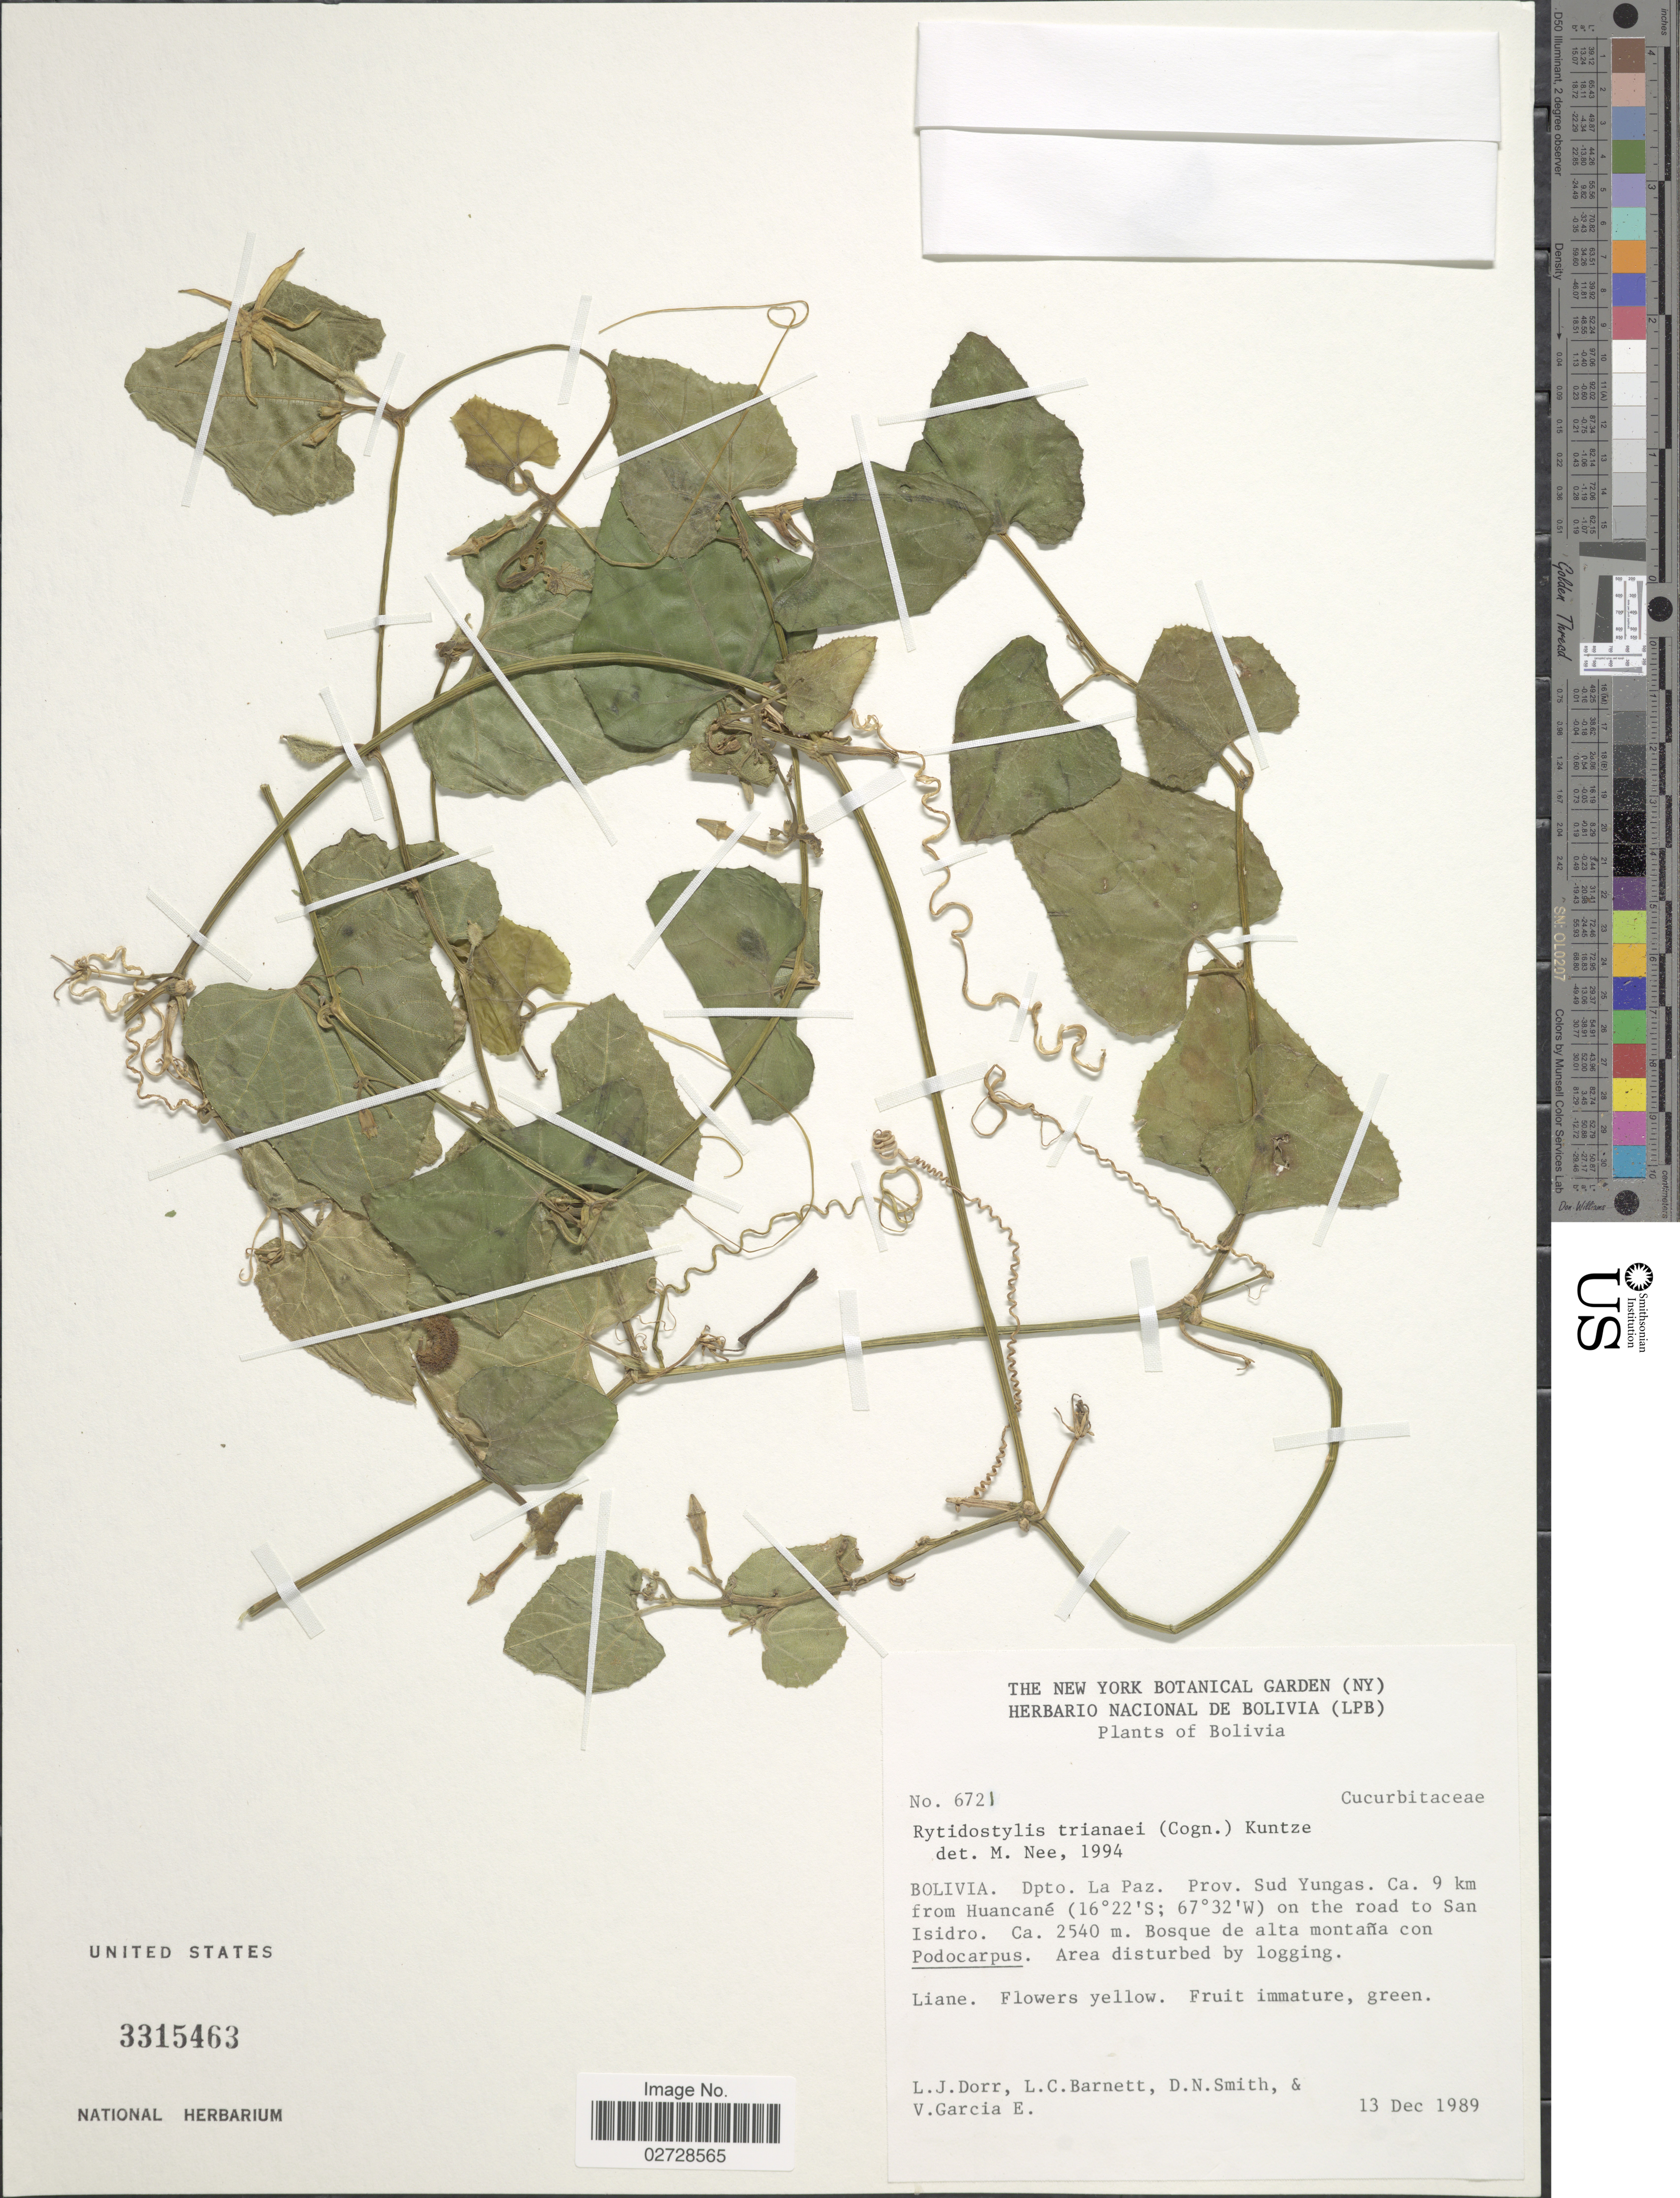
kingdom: Plantae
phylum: Tracheophyta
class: Magnoliopsida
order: Cucurbitales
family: Cucurbitaceae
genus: Cyclanthera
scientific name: Cyclanthera peruana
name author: H. Schaef. & S.S. Renner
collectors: L. J. Dorr, L. C. Barnett, D. Smith & V. Garcia E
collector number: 6721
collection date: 1989-12-13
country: Bolivia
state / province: La Paz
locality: Prov. Sud Yungas, Ca. 9 km from Huancane on the road to San Isidro.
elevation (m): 2540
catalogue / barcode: US 3315463